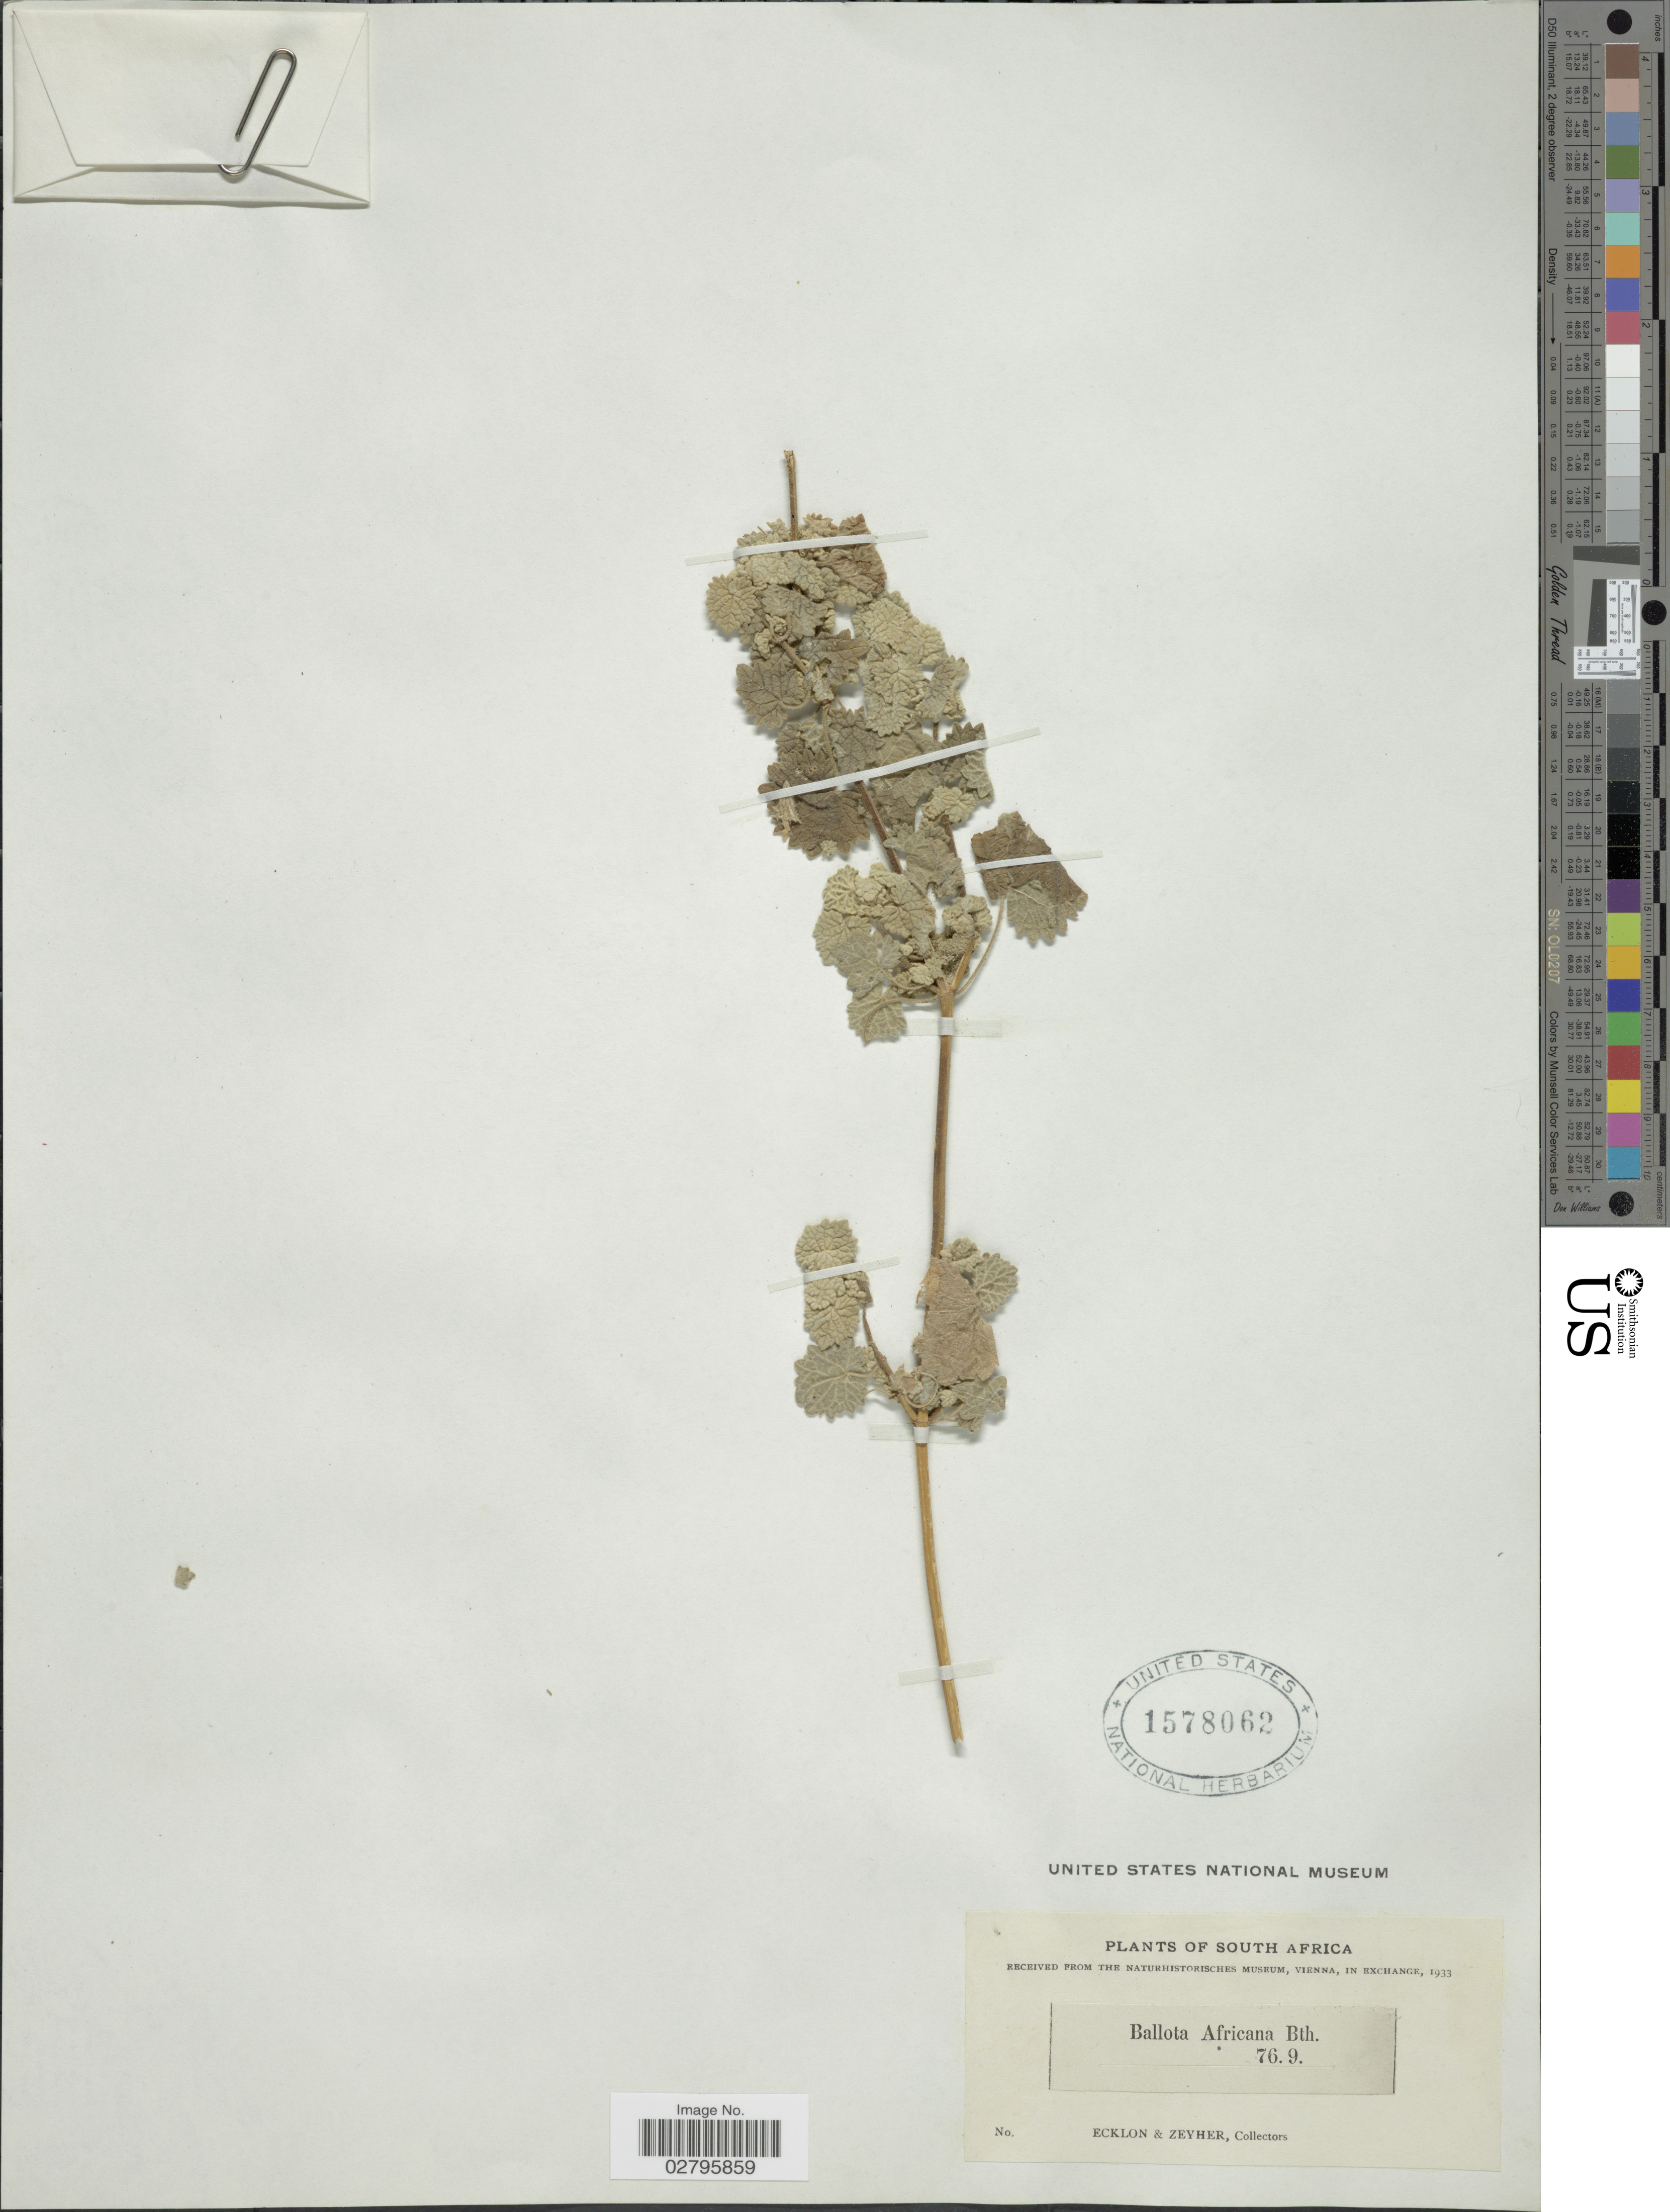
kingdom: Plantae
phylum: Tracheophyta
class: Magnoliopsida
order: Lamiales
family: Lamiaceae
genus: Ballota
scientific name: Ballota africana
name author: Benth.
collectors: -. Ecklon & -. Zeyher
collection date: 1933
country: South Africa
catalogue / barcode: US 1578062